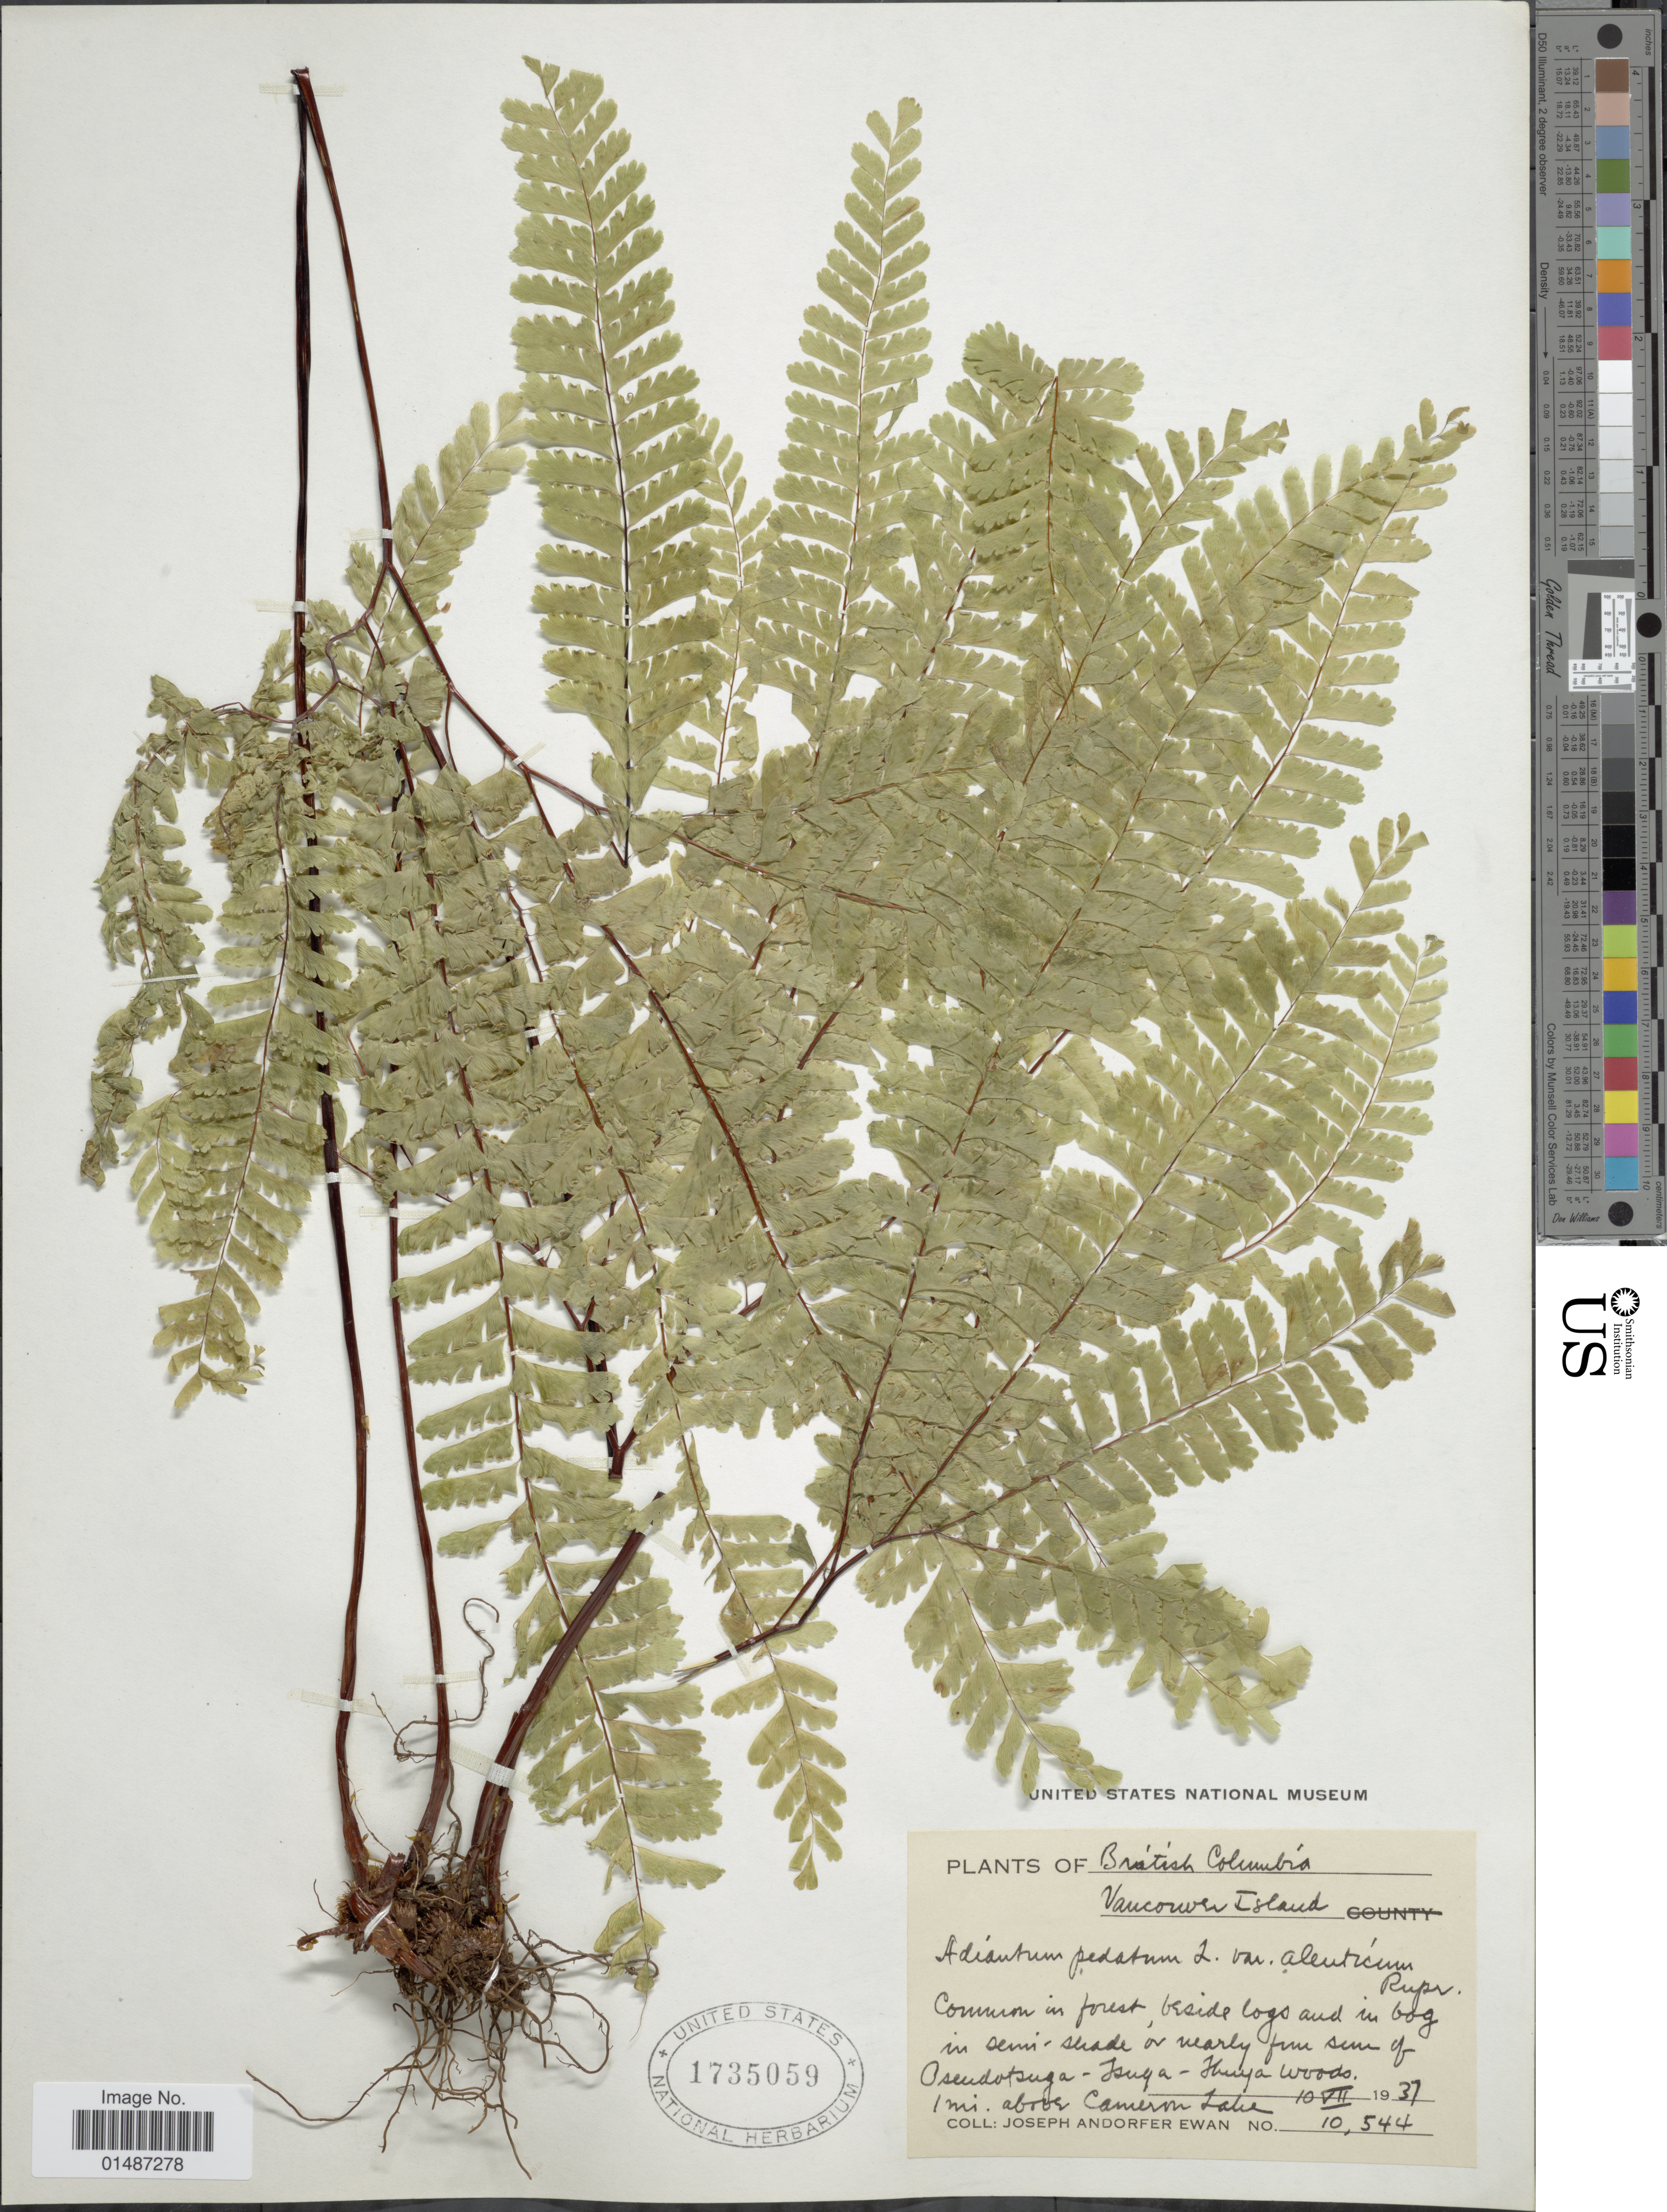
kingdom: Plantae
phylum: Tracheophyta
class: Polypodiopsida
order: Polypodiales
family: Pteridaceae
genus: Adiantum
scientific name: Adiantum pedatum subsp. aleuticum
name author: (Rupr.) Calder & Roy L. Taylor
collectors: J. A. Ewan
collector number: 10544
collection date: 1937-07-10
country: Canada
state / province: British Columbia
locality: Vancouver Island. 1 mi. above Cameron Lake.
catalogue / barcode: US 1735059